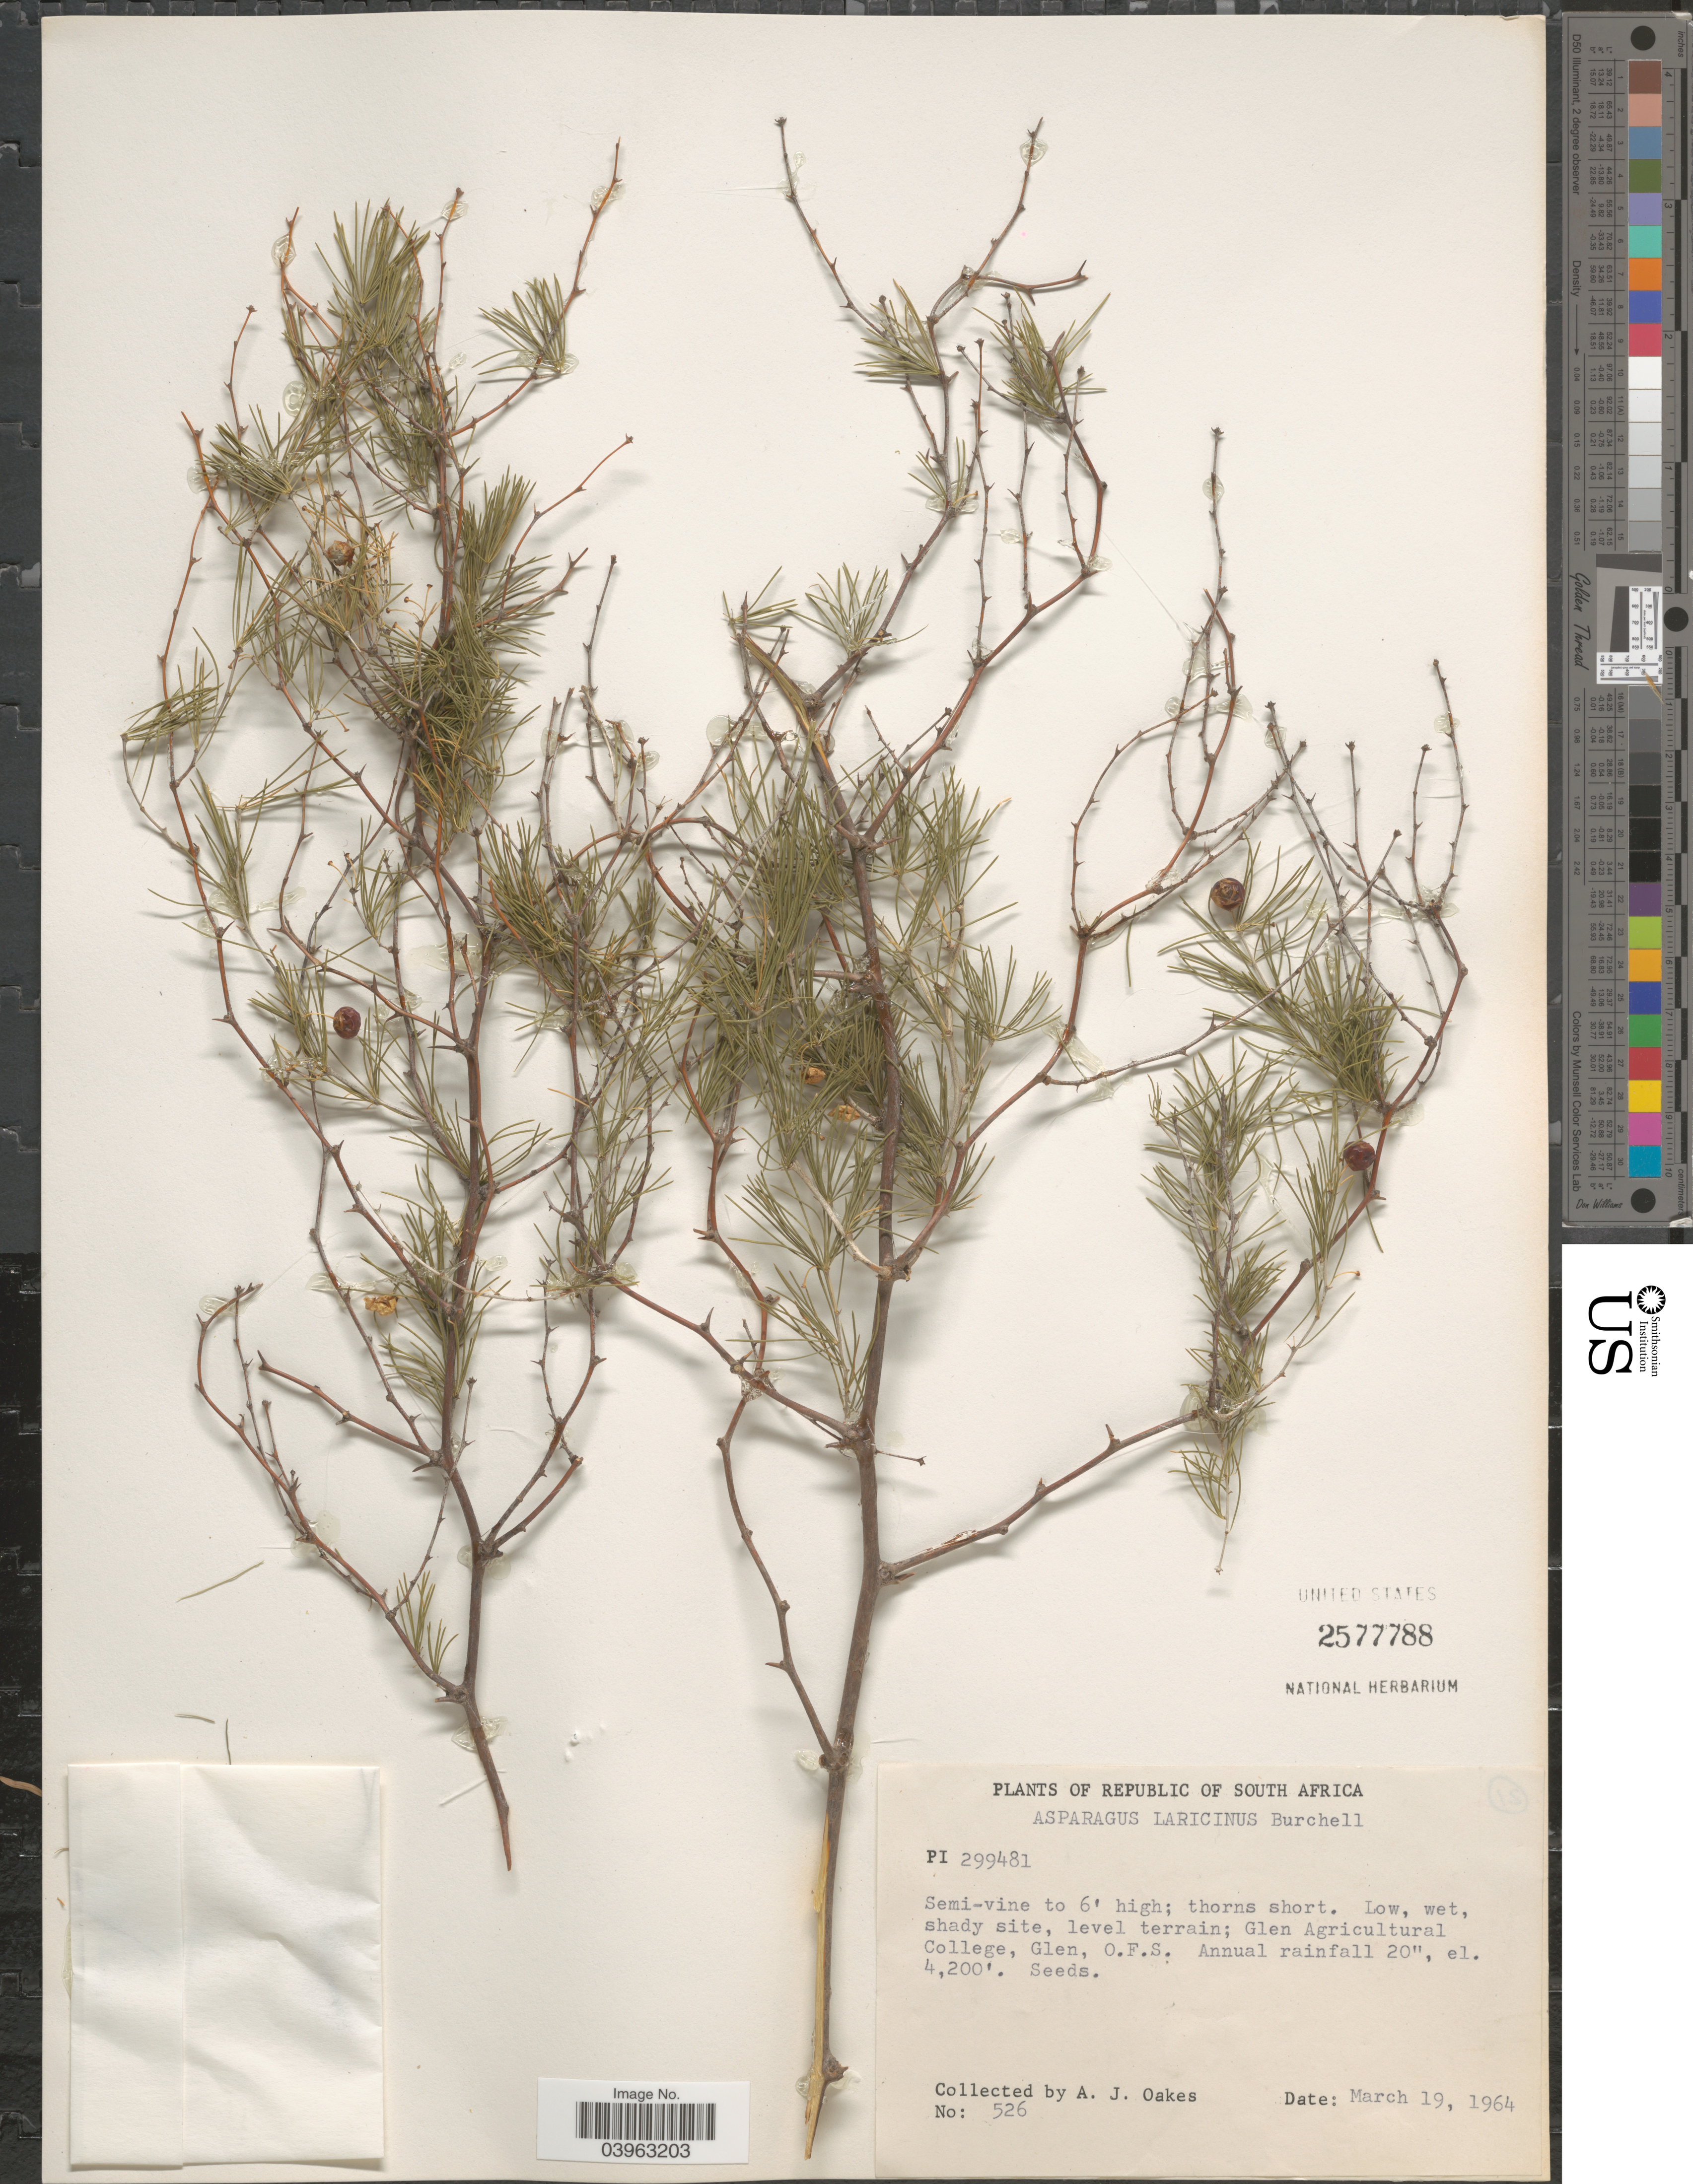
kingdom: Plantae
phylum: Tracheophyta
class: Liliopsida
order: Asparagales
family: Asparagaceae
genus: Asparagus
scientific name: Asparagus laricinus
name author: Burch.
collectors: A. Oakes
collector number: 526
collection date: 1964-03-19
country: South Africa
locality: Republic of South Africa. Low, wet, shady site, level terrain; Glen Agricultural College, Glen, O.F.S.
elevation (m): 1280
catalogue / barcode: US 2577788